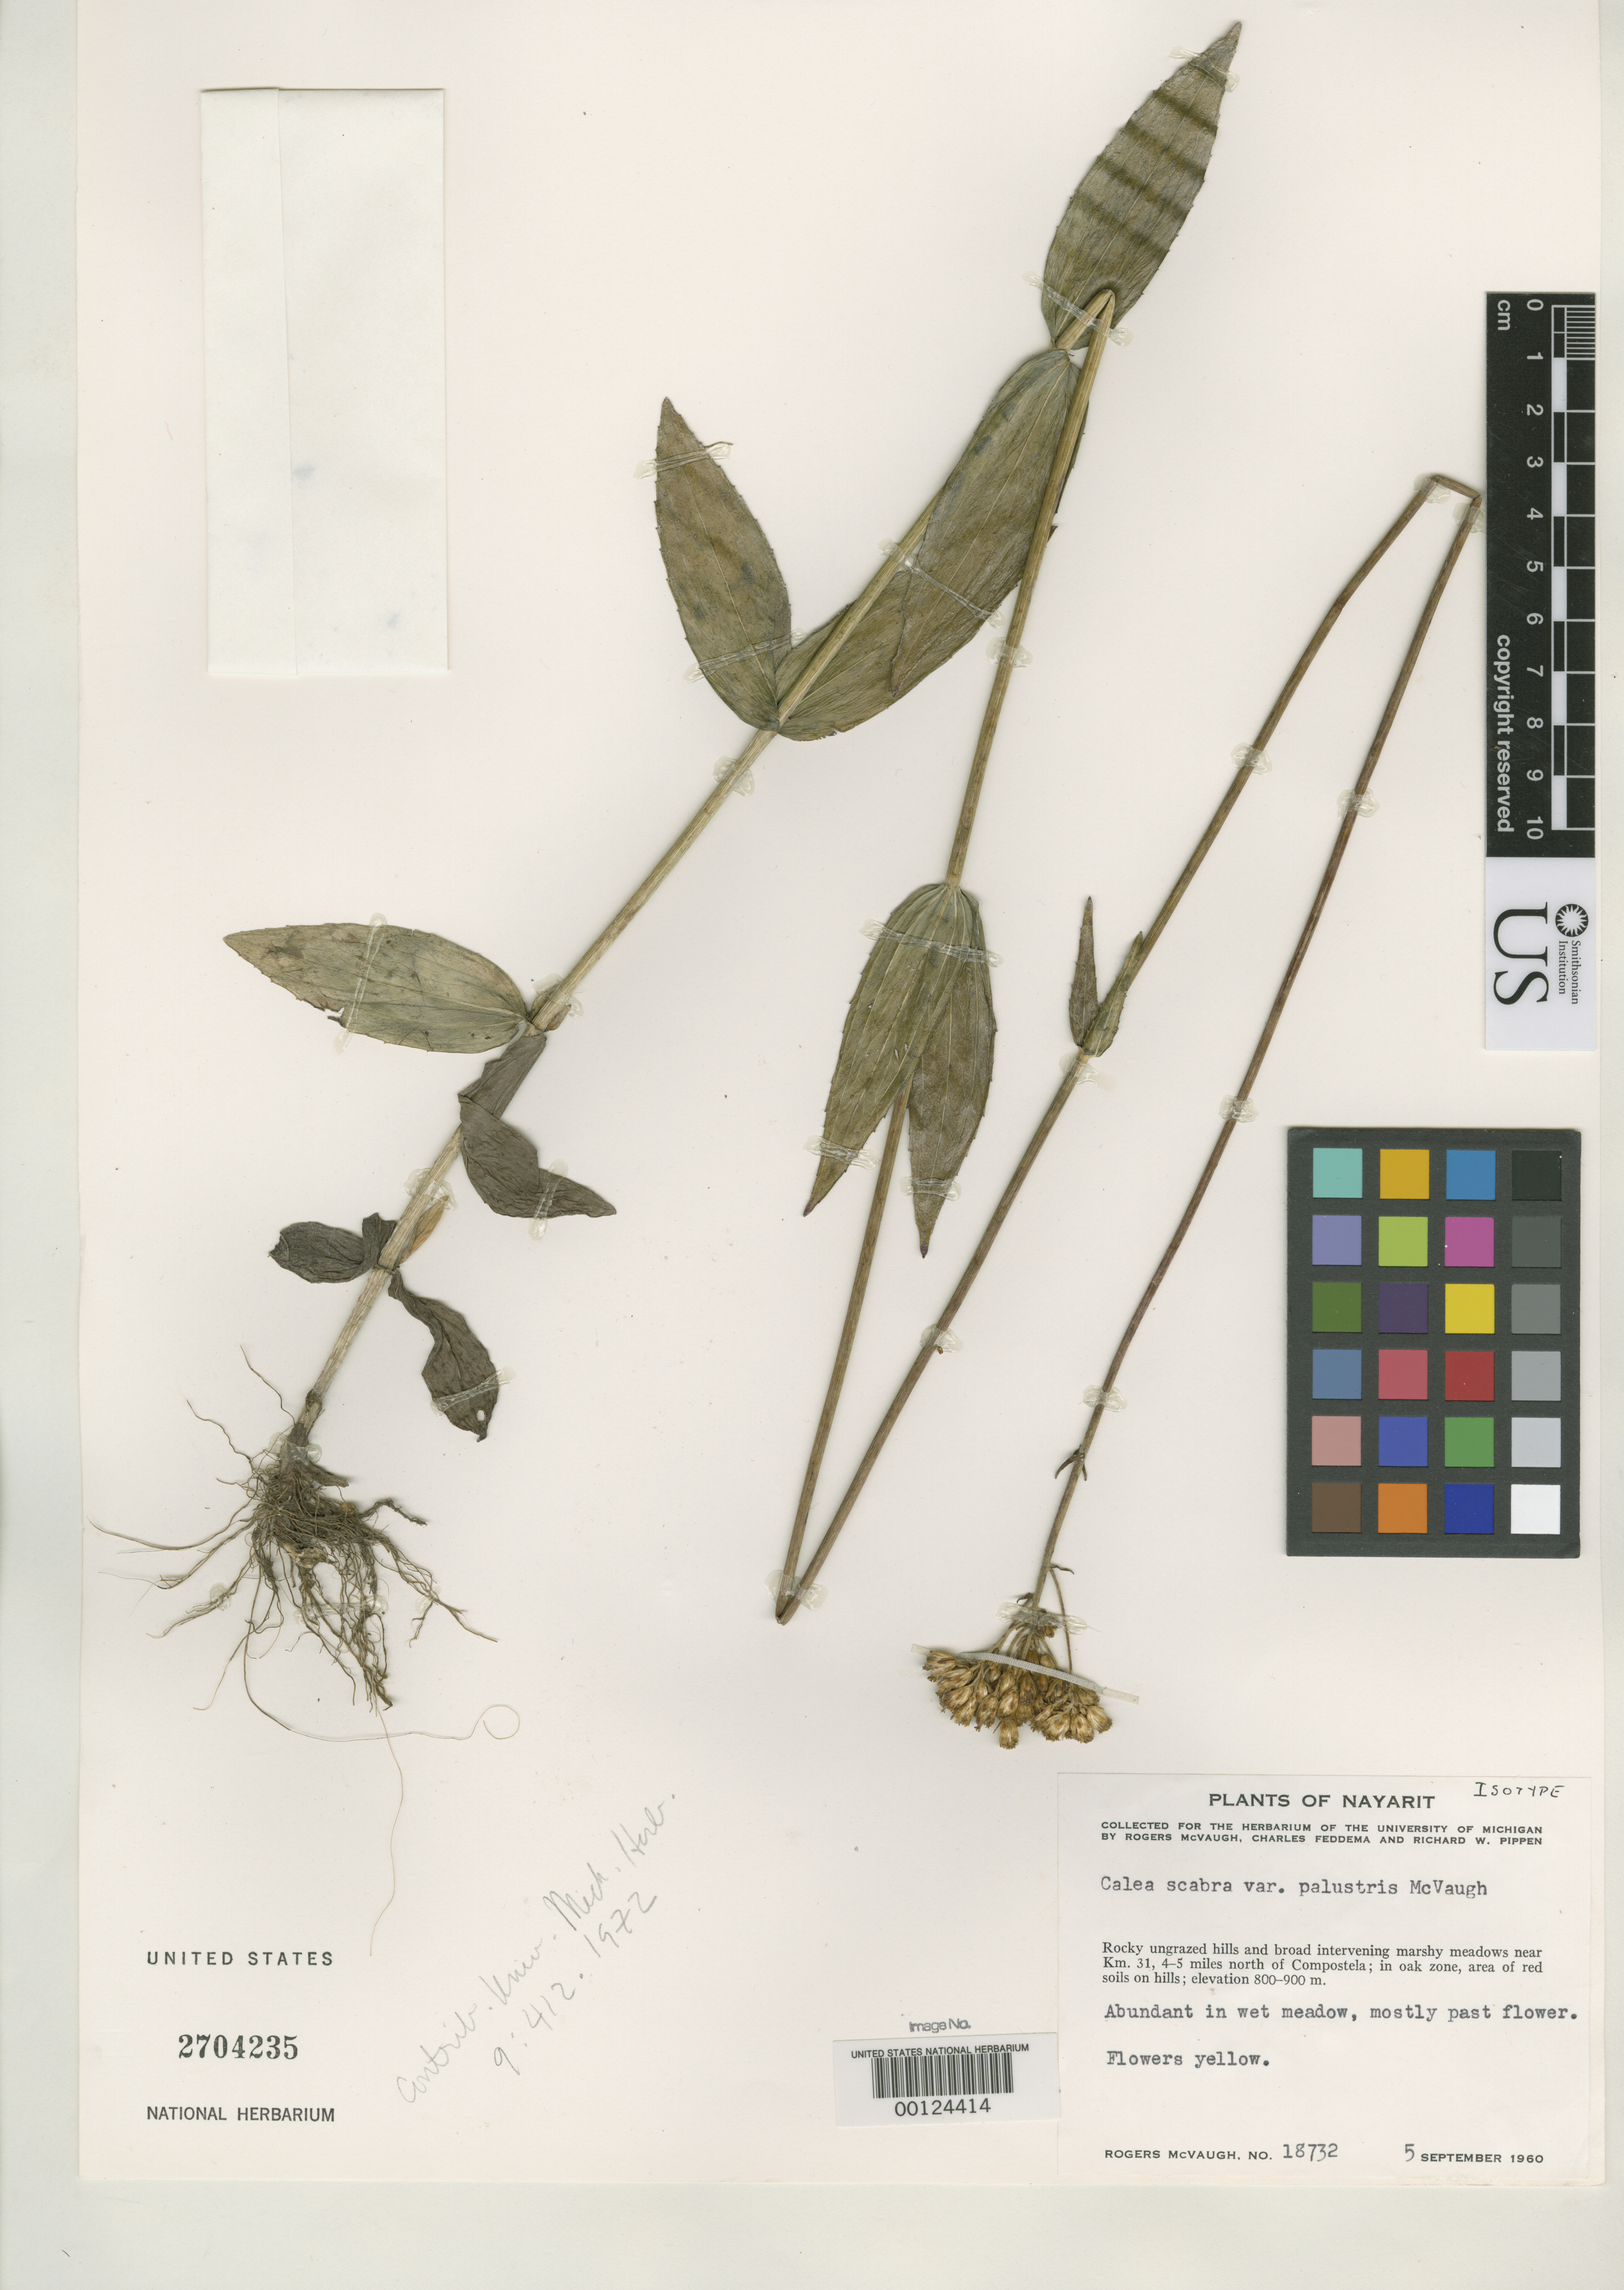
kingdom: Plantae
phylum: Tracheophyta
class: Magnoliopsida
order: Asterales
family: Asteraceae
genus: Calea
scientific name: Calea scabra var. palustris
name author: McVaugh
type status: Isotype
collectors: R. McVaugh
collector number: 18732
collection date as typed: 05 Dec 1960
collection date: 1960-12-05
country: Mexico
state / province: Nayarit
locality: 4 - 5 miles N of Compostela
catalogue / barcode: US 2704235